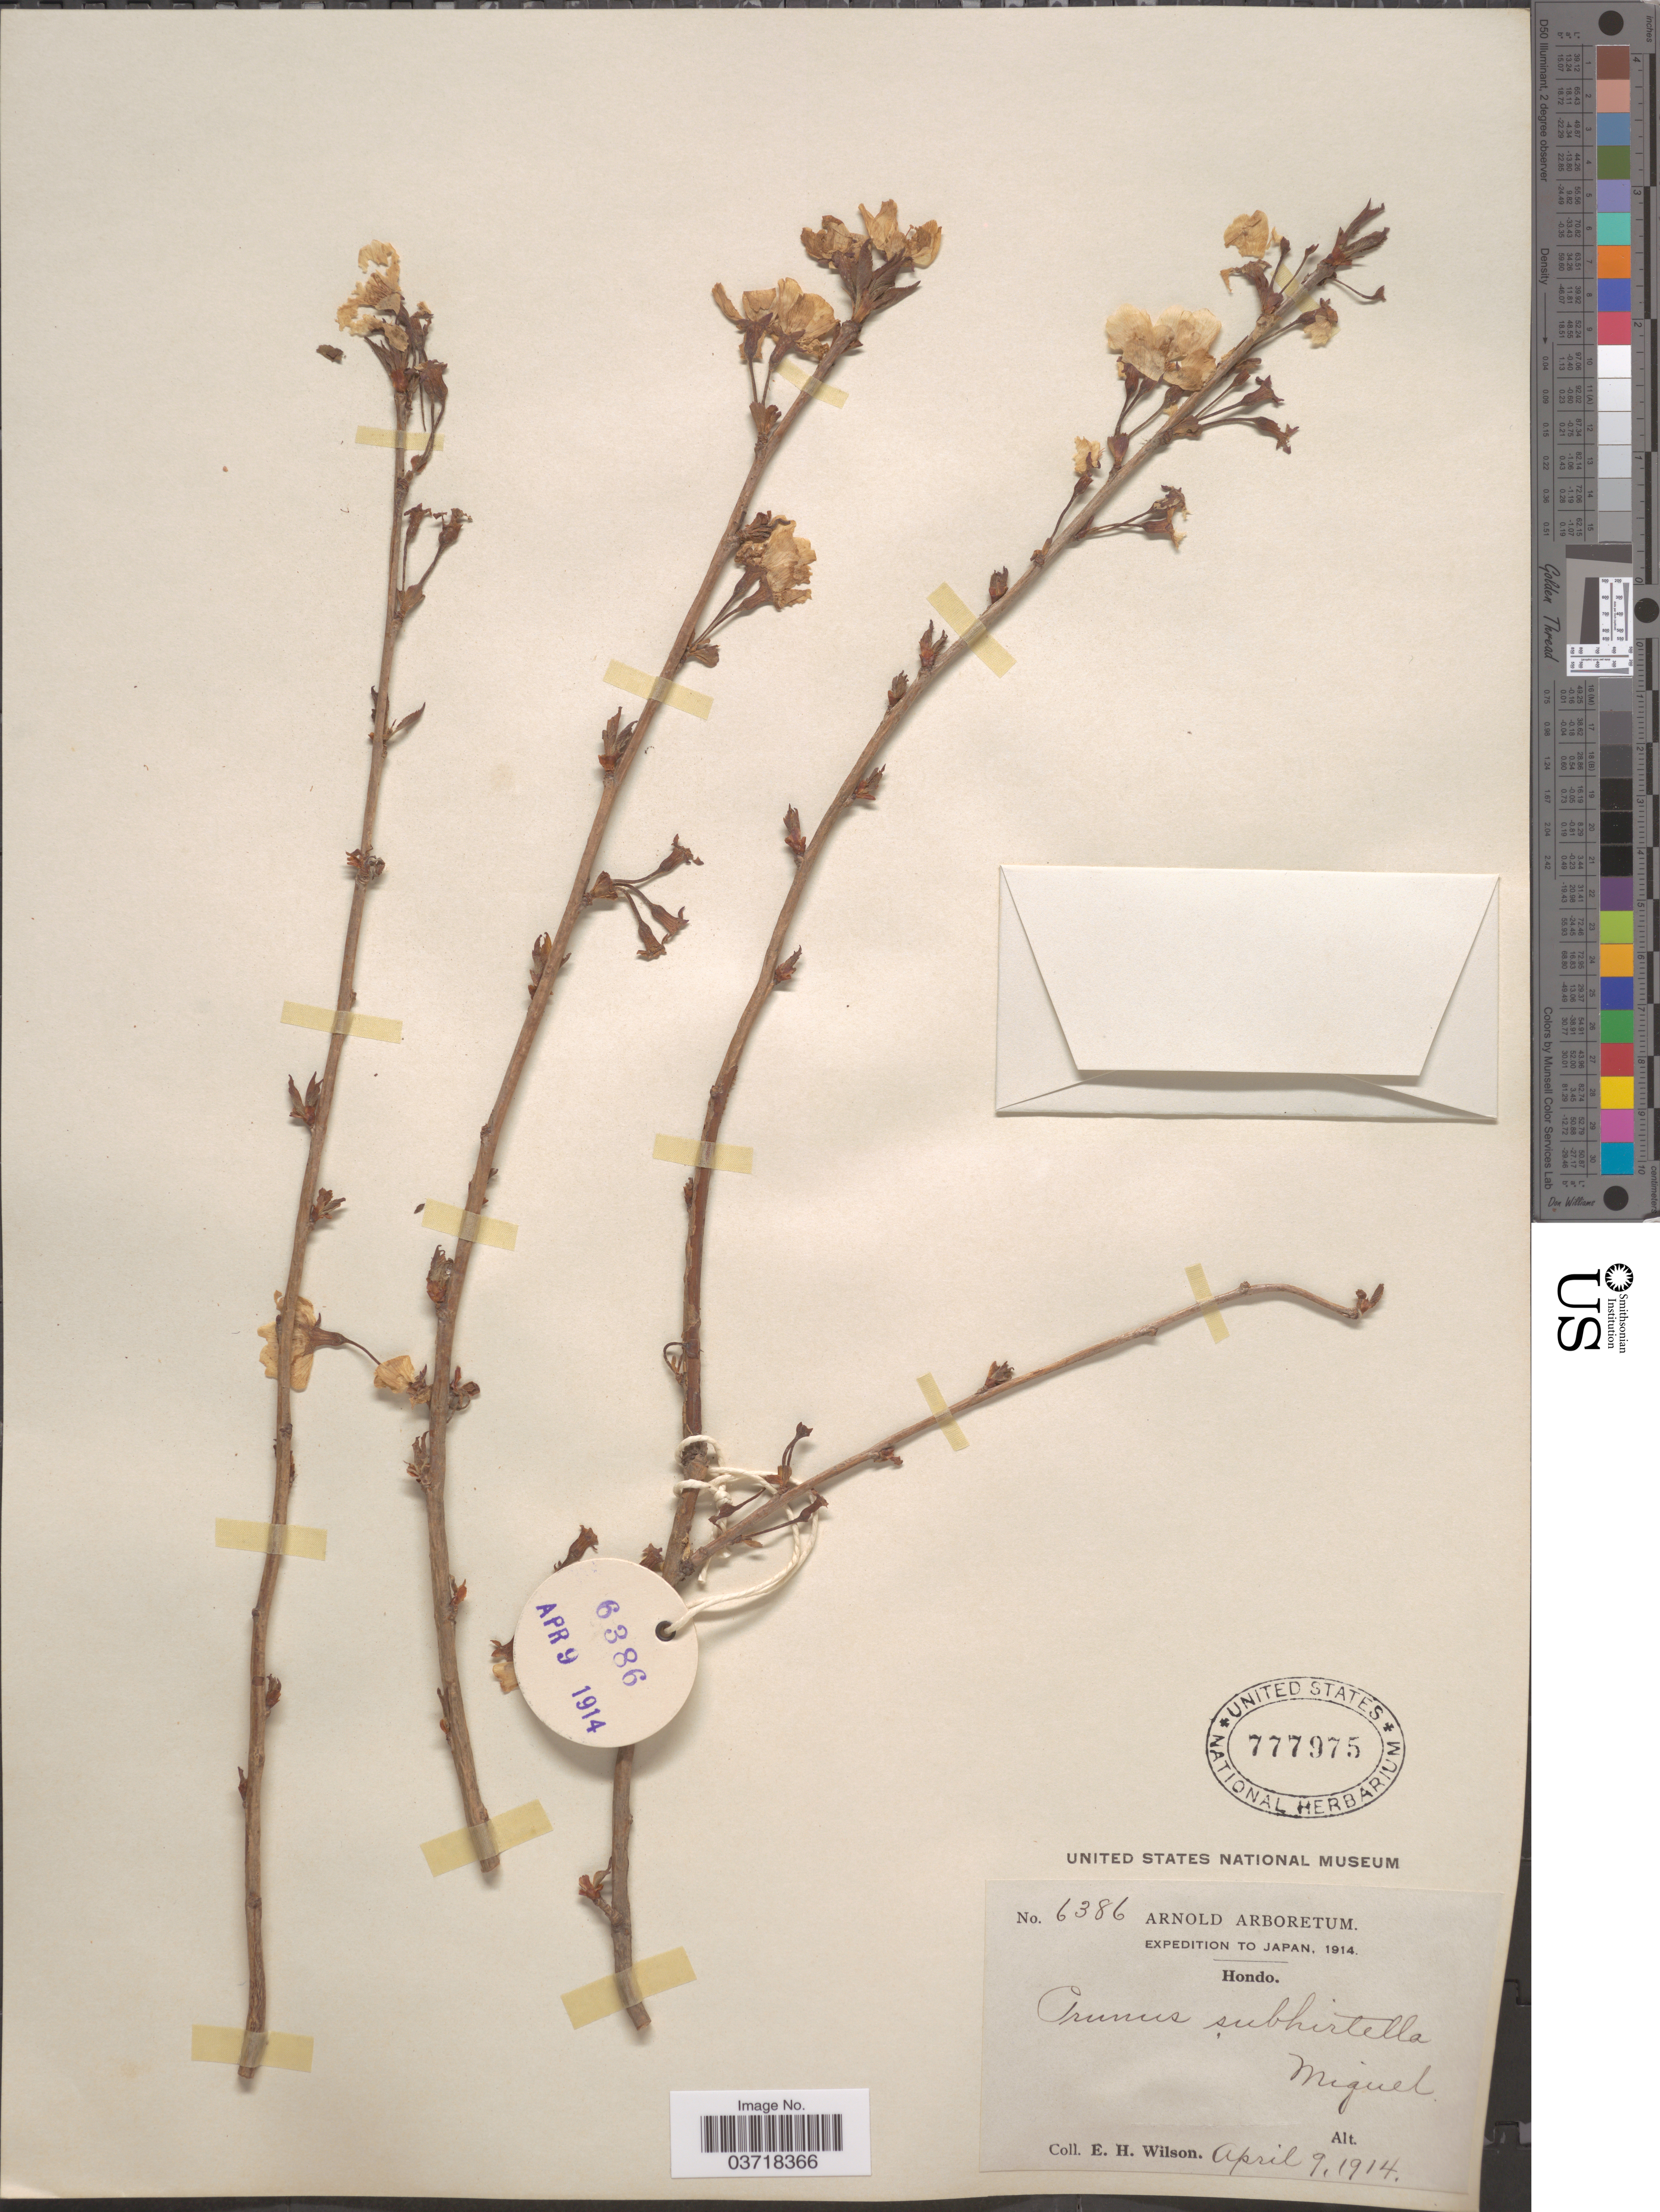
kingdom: Plantae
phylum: Tracheophyta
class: Magnoliopsida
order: Rosales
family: Rosaceae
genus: Prunus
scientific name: Prunus subhirtella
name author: Miq.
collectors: E. Wilson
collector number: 6386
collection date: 1914-04-09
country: Japan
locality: Hondo.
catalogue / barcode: US 777975